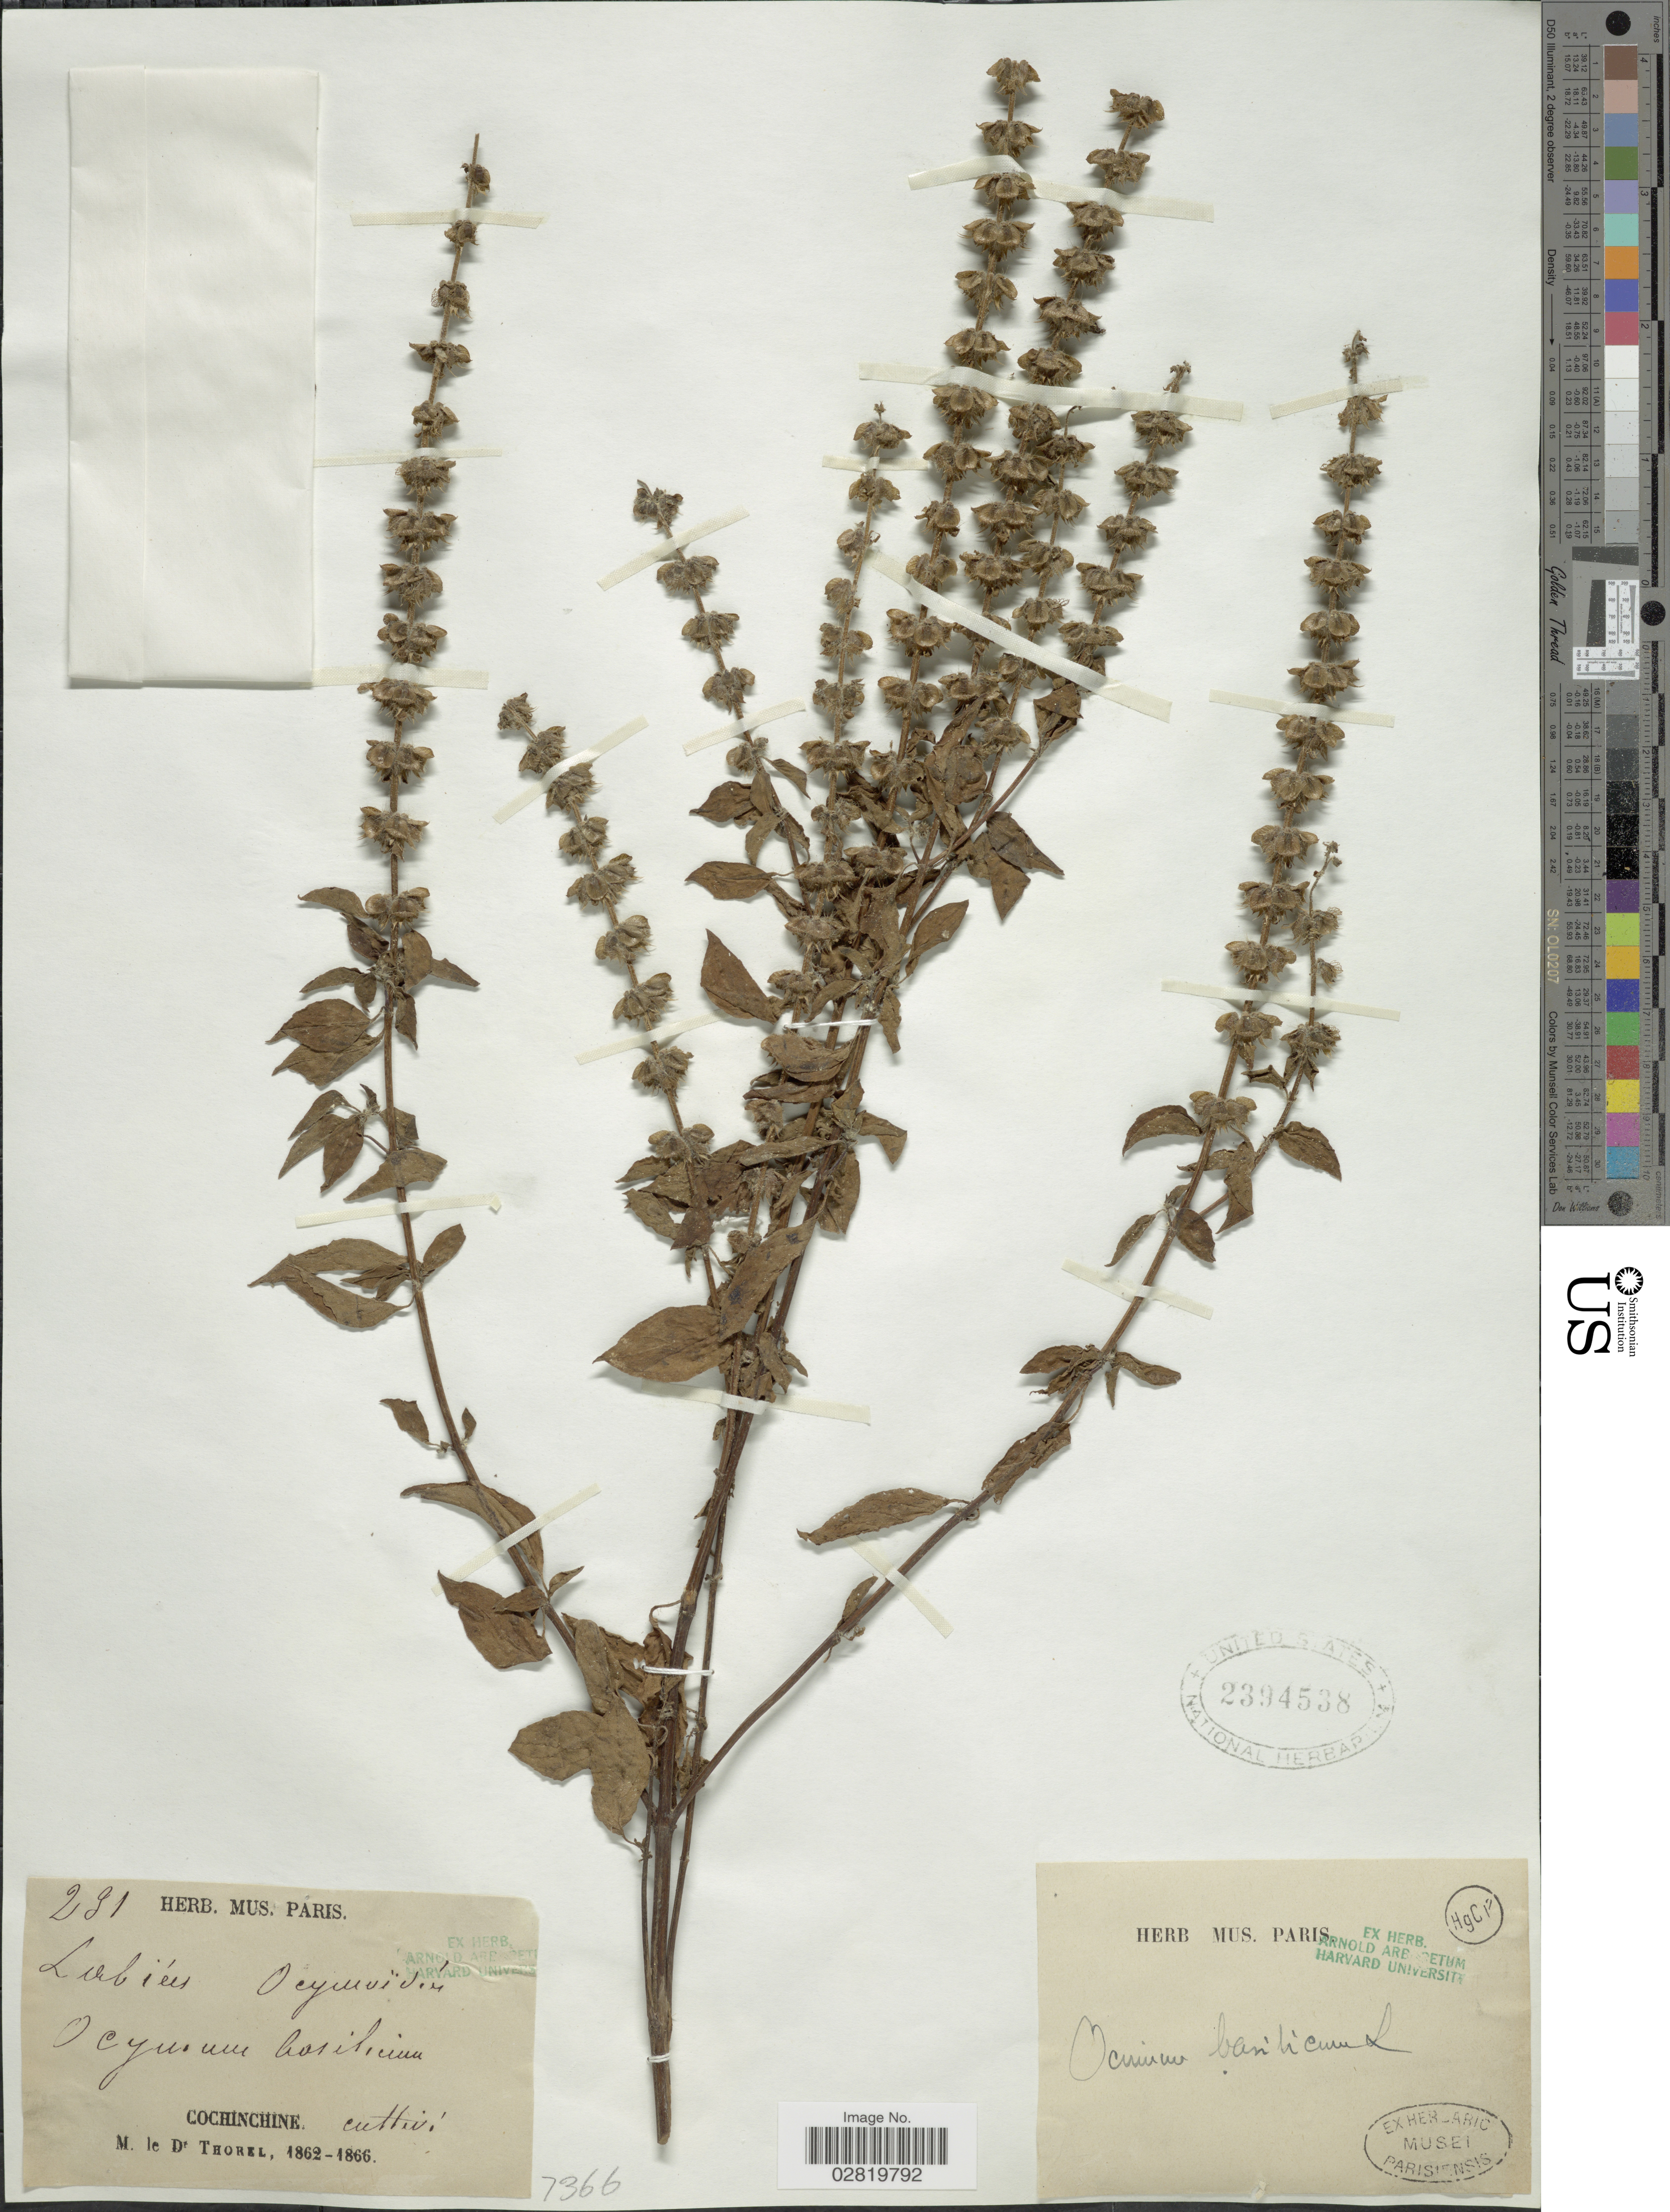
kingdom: Plantae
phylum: Tracheophyta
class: Magnoliopsida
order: Lamiales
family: Lamiaceae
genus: Ocimum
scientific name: Ocimum basilicum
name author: L.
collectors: C. Thorel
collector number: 291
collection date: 1862/1866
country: Vietnam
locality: Cochinchine.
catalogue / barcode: US 2394538